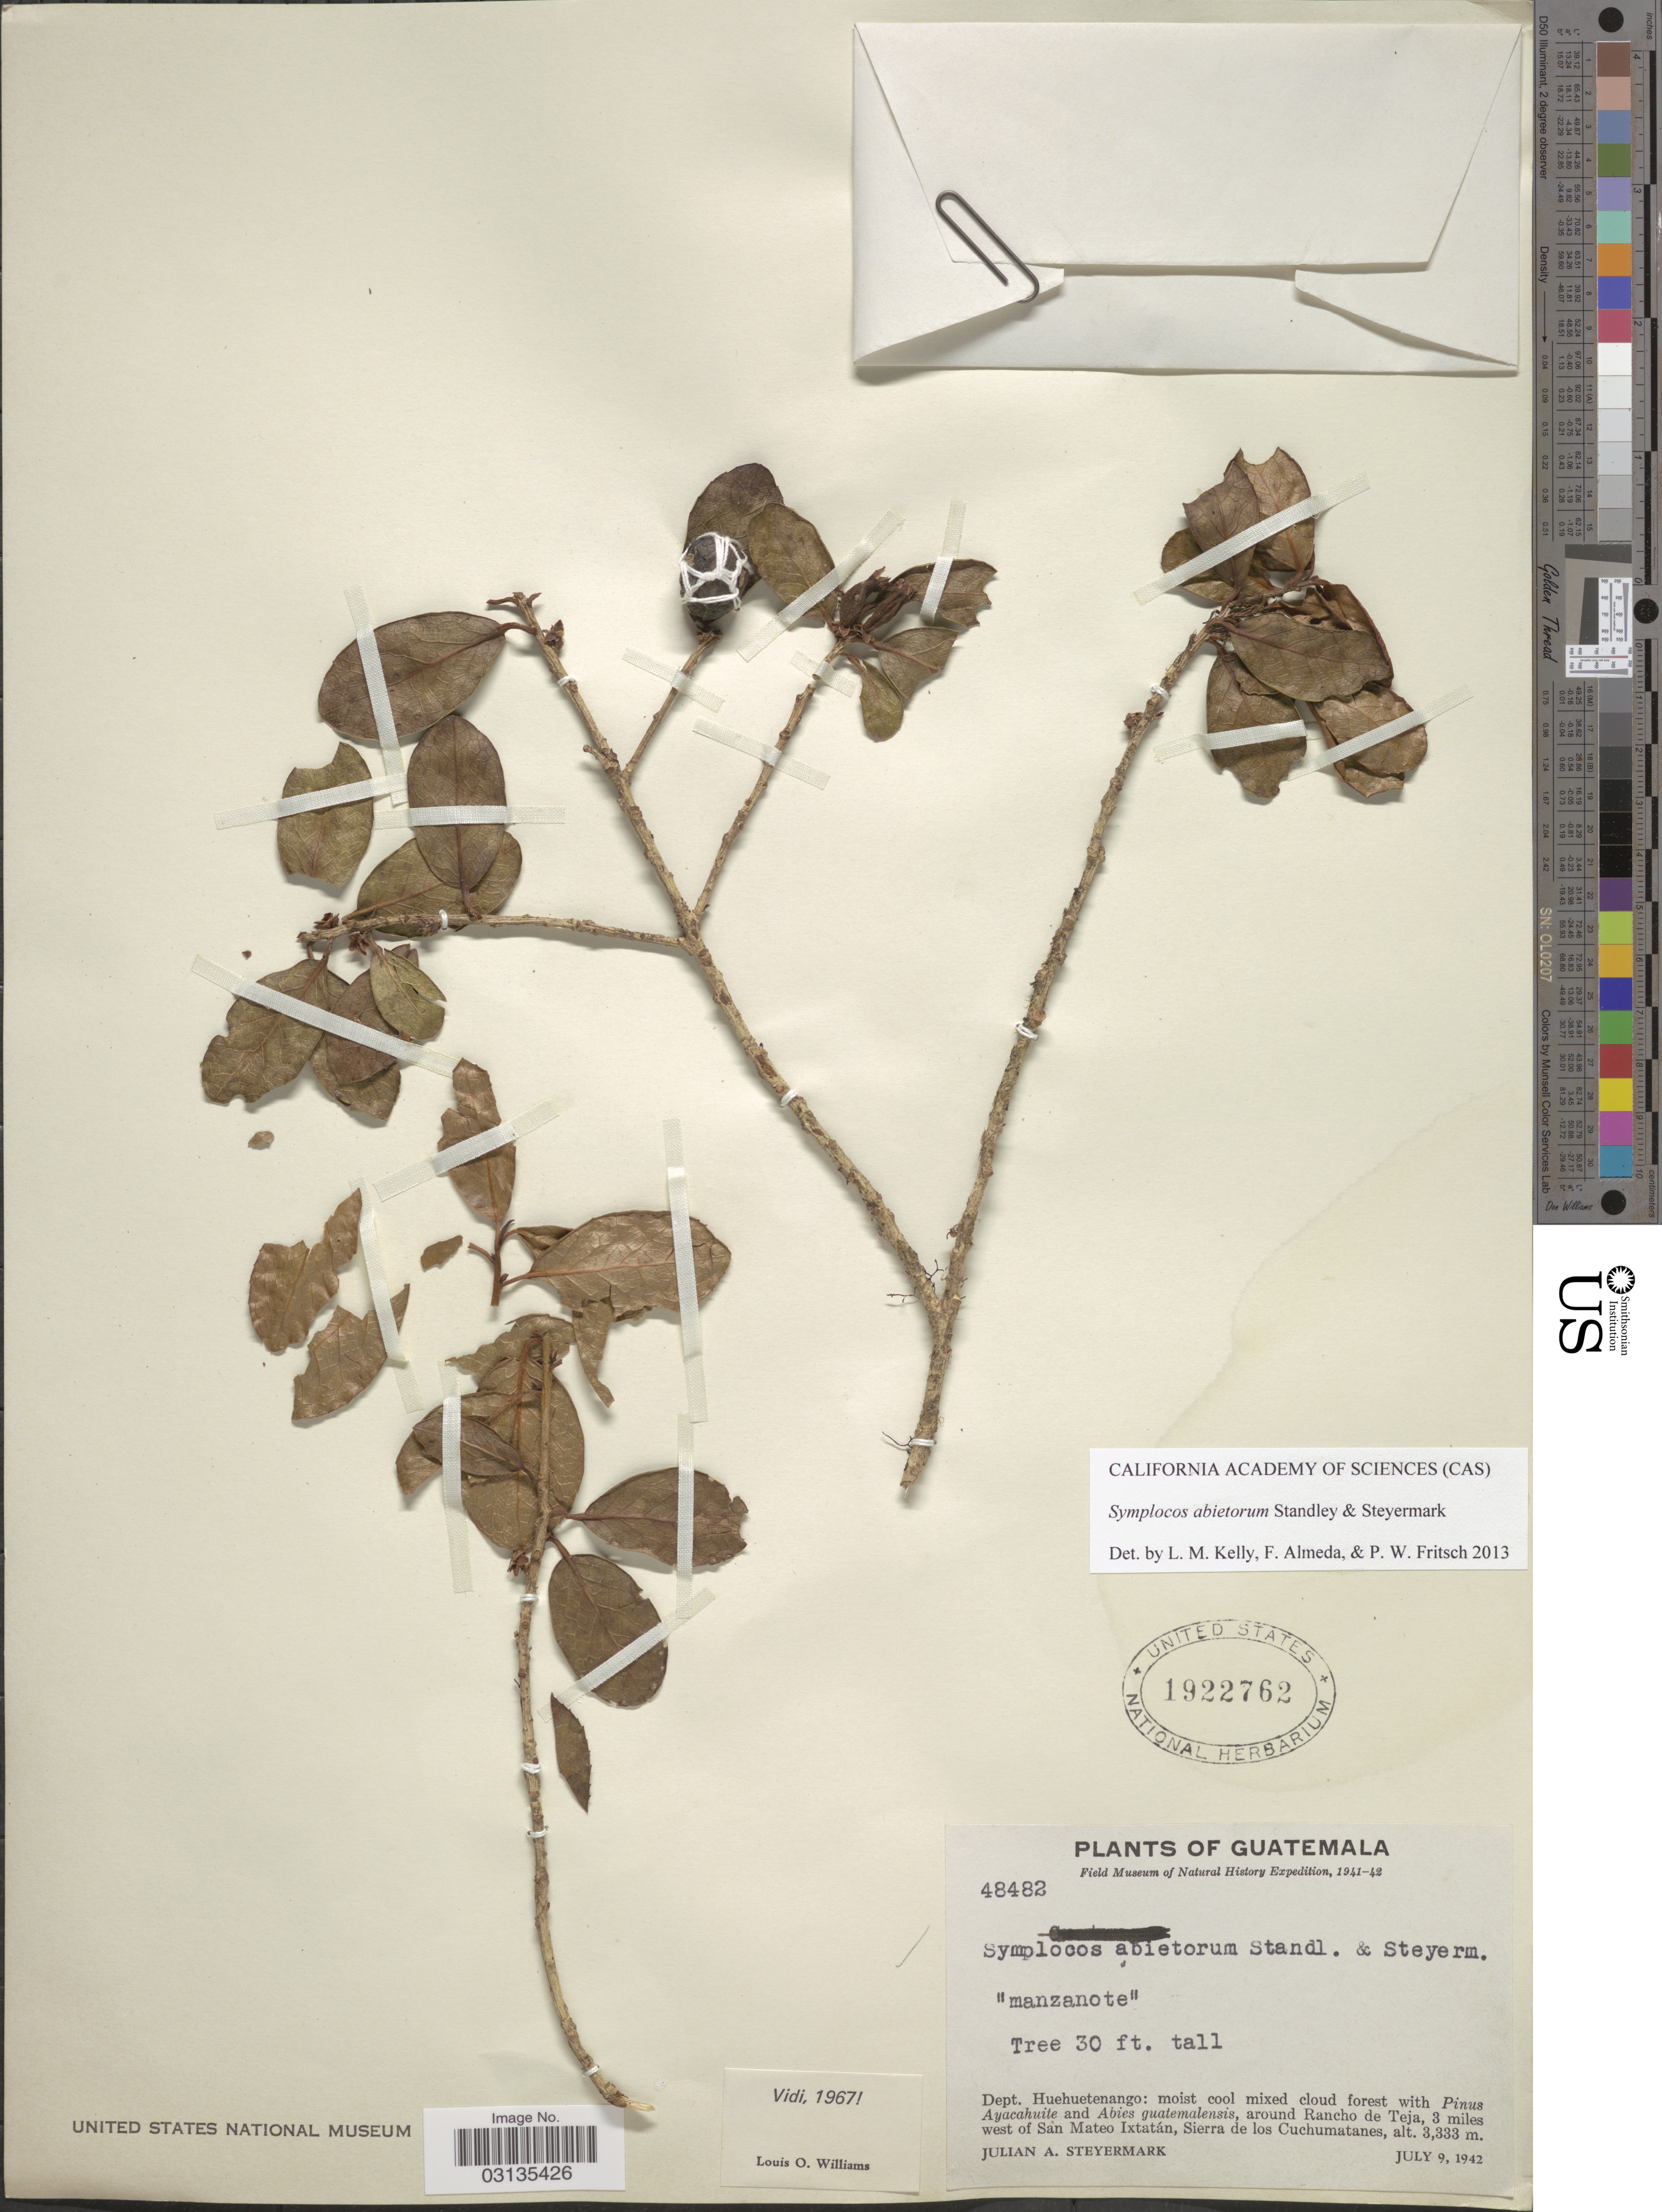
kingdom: Plantae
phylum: Tracheophyta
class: Magnoliopsida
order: Ericales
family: Symplocaceae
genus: Symplocos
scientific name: Symplocos abietorum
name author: Standl. & Steyerm.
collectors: J. Steyermark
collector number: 48482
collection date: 1942-07-09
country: Guatemala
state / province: Huehuetenango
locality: Dept. Huehuetenango: around Rancho de Teja, 3 miles west of San Mateo Ixtatán, Sierra de los Cuchumatanes.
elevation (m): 3333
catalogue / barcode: US 1922762